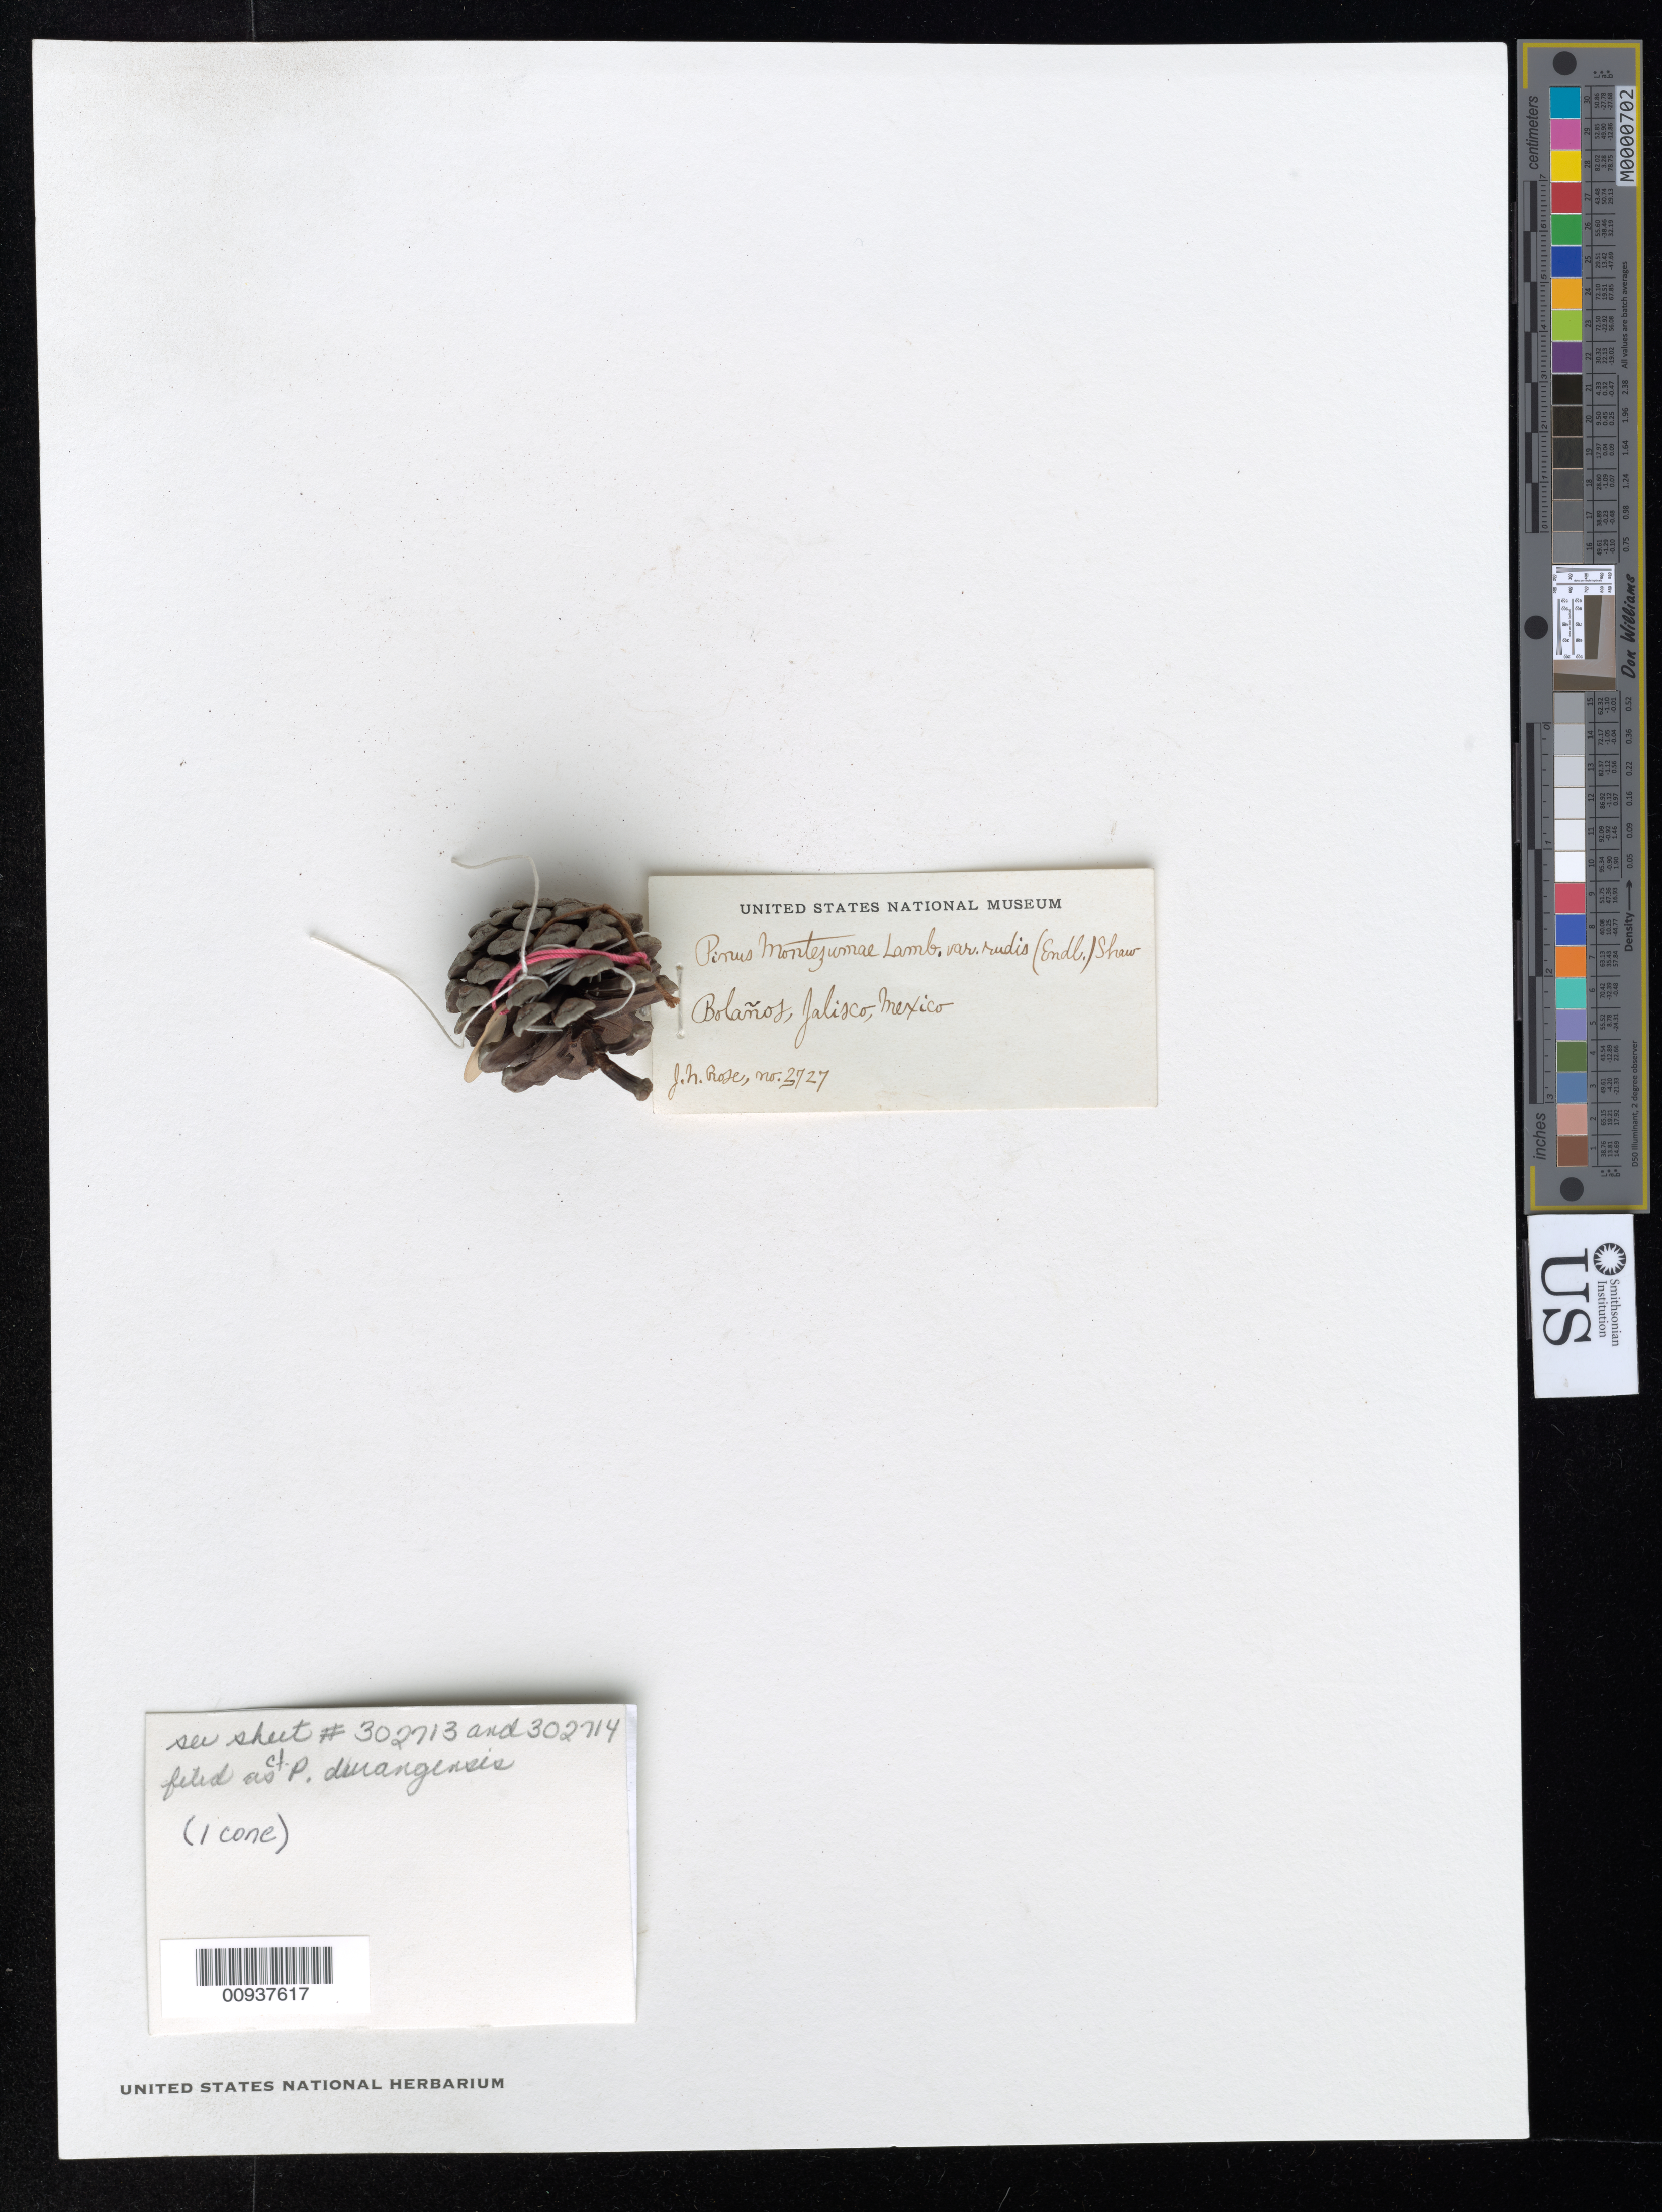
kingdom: Plantae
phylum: Tracheophyta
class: Pinopsida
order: Pinales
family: Pinaceae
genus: Pinus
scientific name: Pinus durangensis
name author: Martínez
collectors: J. N. Rose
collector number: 3727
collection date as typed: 15 Sep 1897 to 17 Sep 1897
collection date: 1897-09-15/1897-09-17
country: Mexico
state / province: Jalisco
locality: Sierra Madre west of Bolaños (Possibly Bolaños see both labels)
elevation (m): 2347